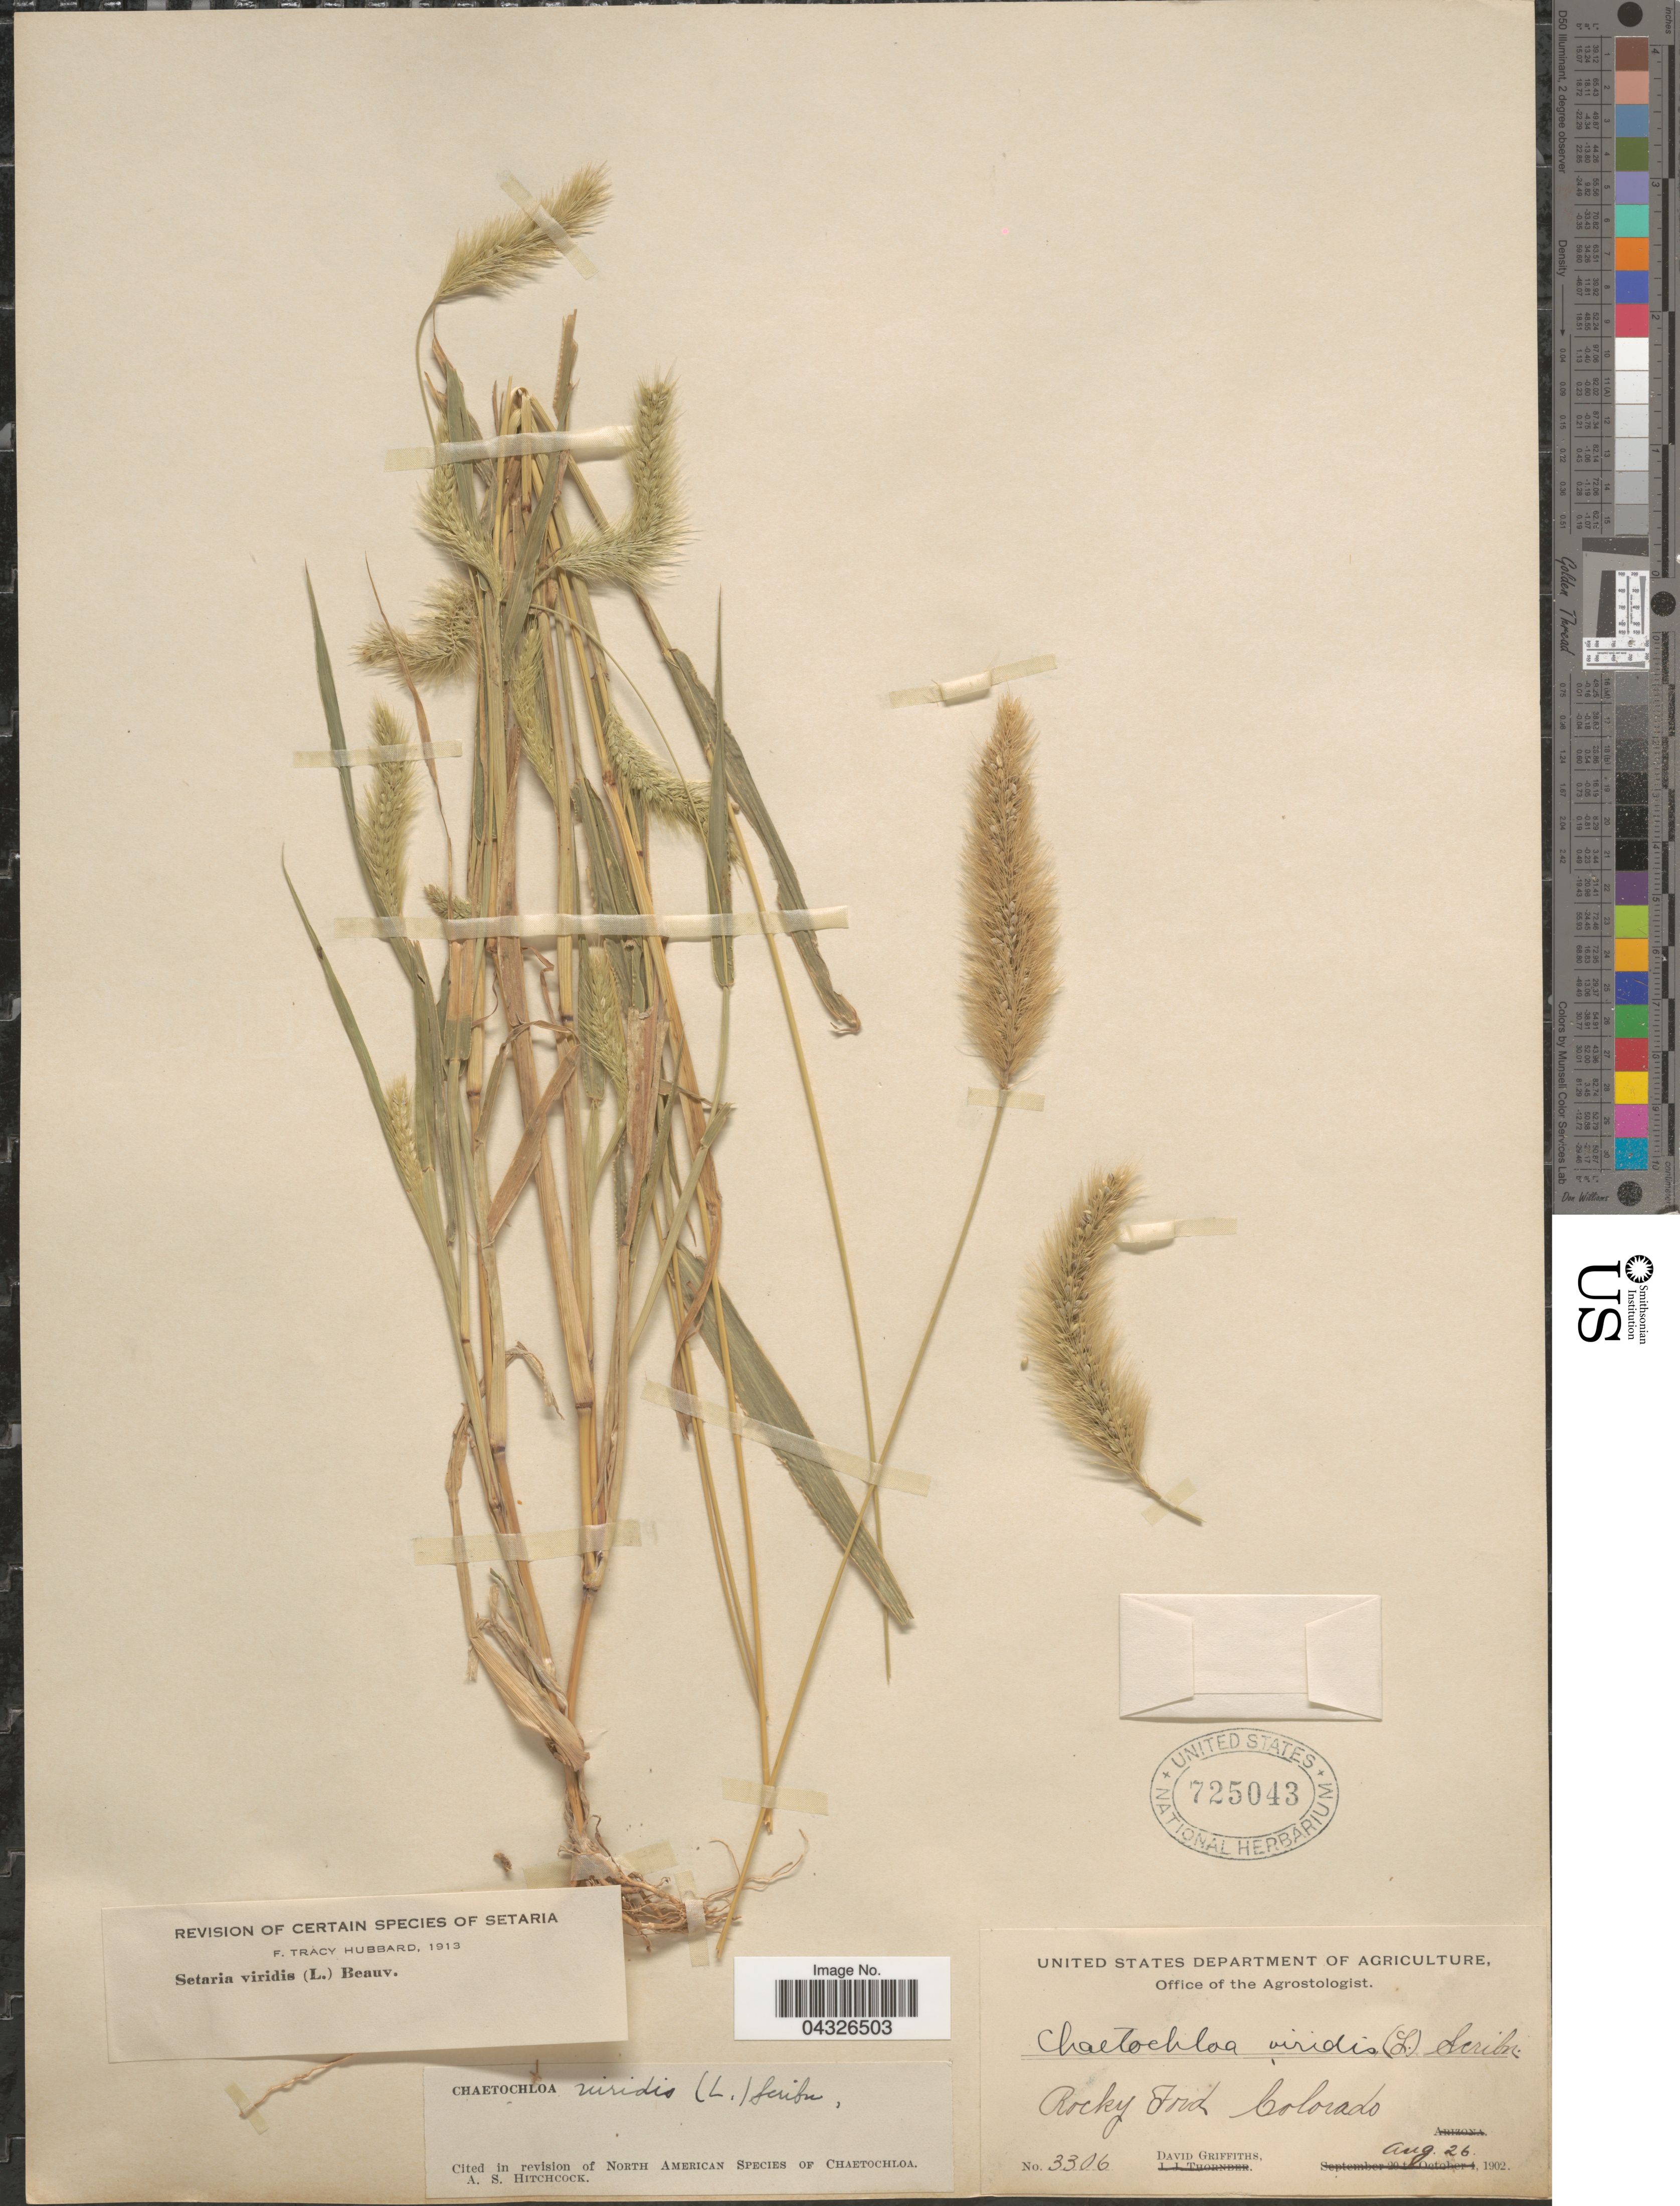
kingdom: Plantae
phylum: Tracheophyta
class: Liliopsida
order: Poales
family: Poaceae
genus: Setaria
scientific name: Setaria viridis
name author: (L.) P. Beauv.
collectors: D. Griffiths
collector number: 3306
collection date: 1902-08-26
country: United States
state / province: Colorado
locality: Rocky Ford.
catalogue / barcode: US 725043